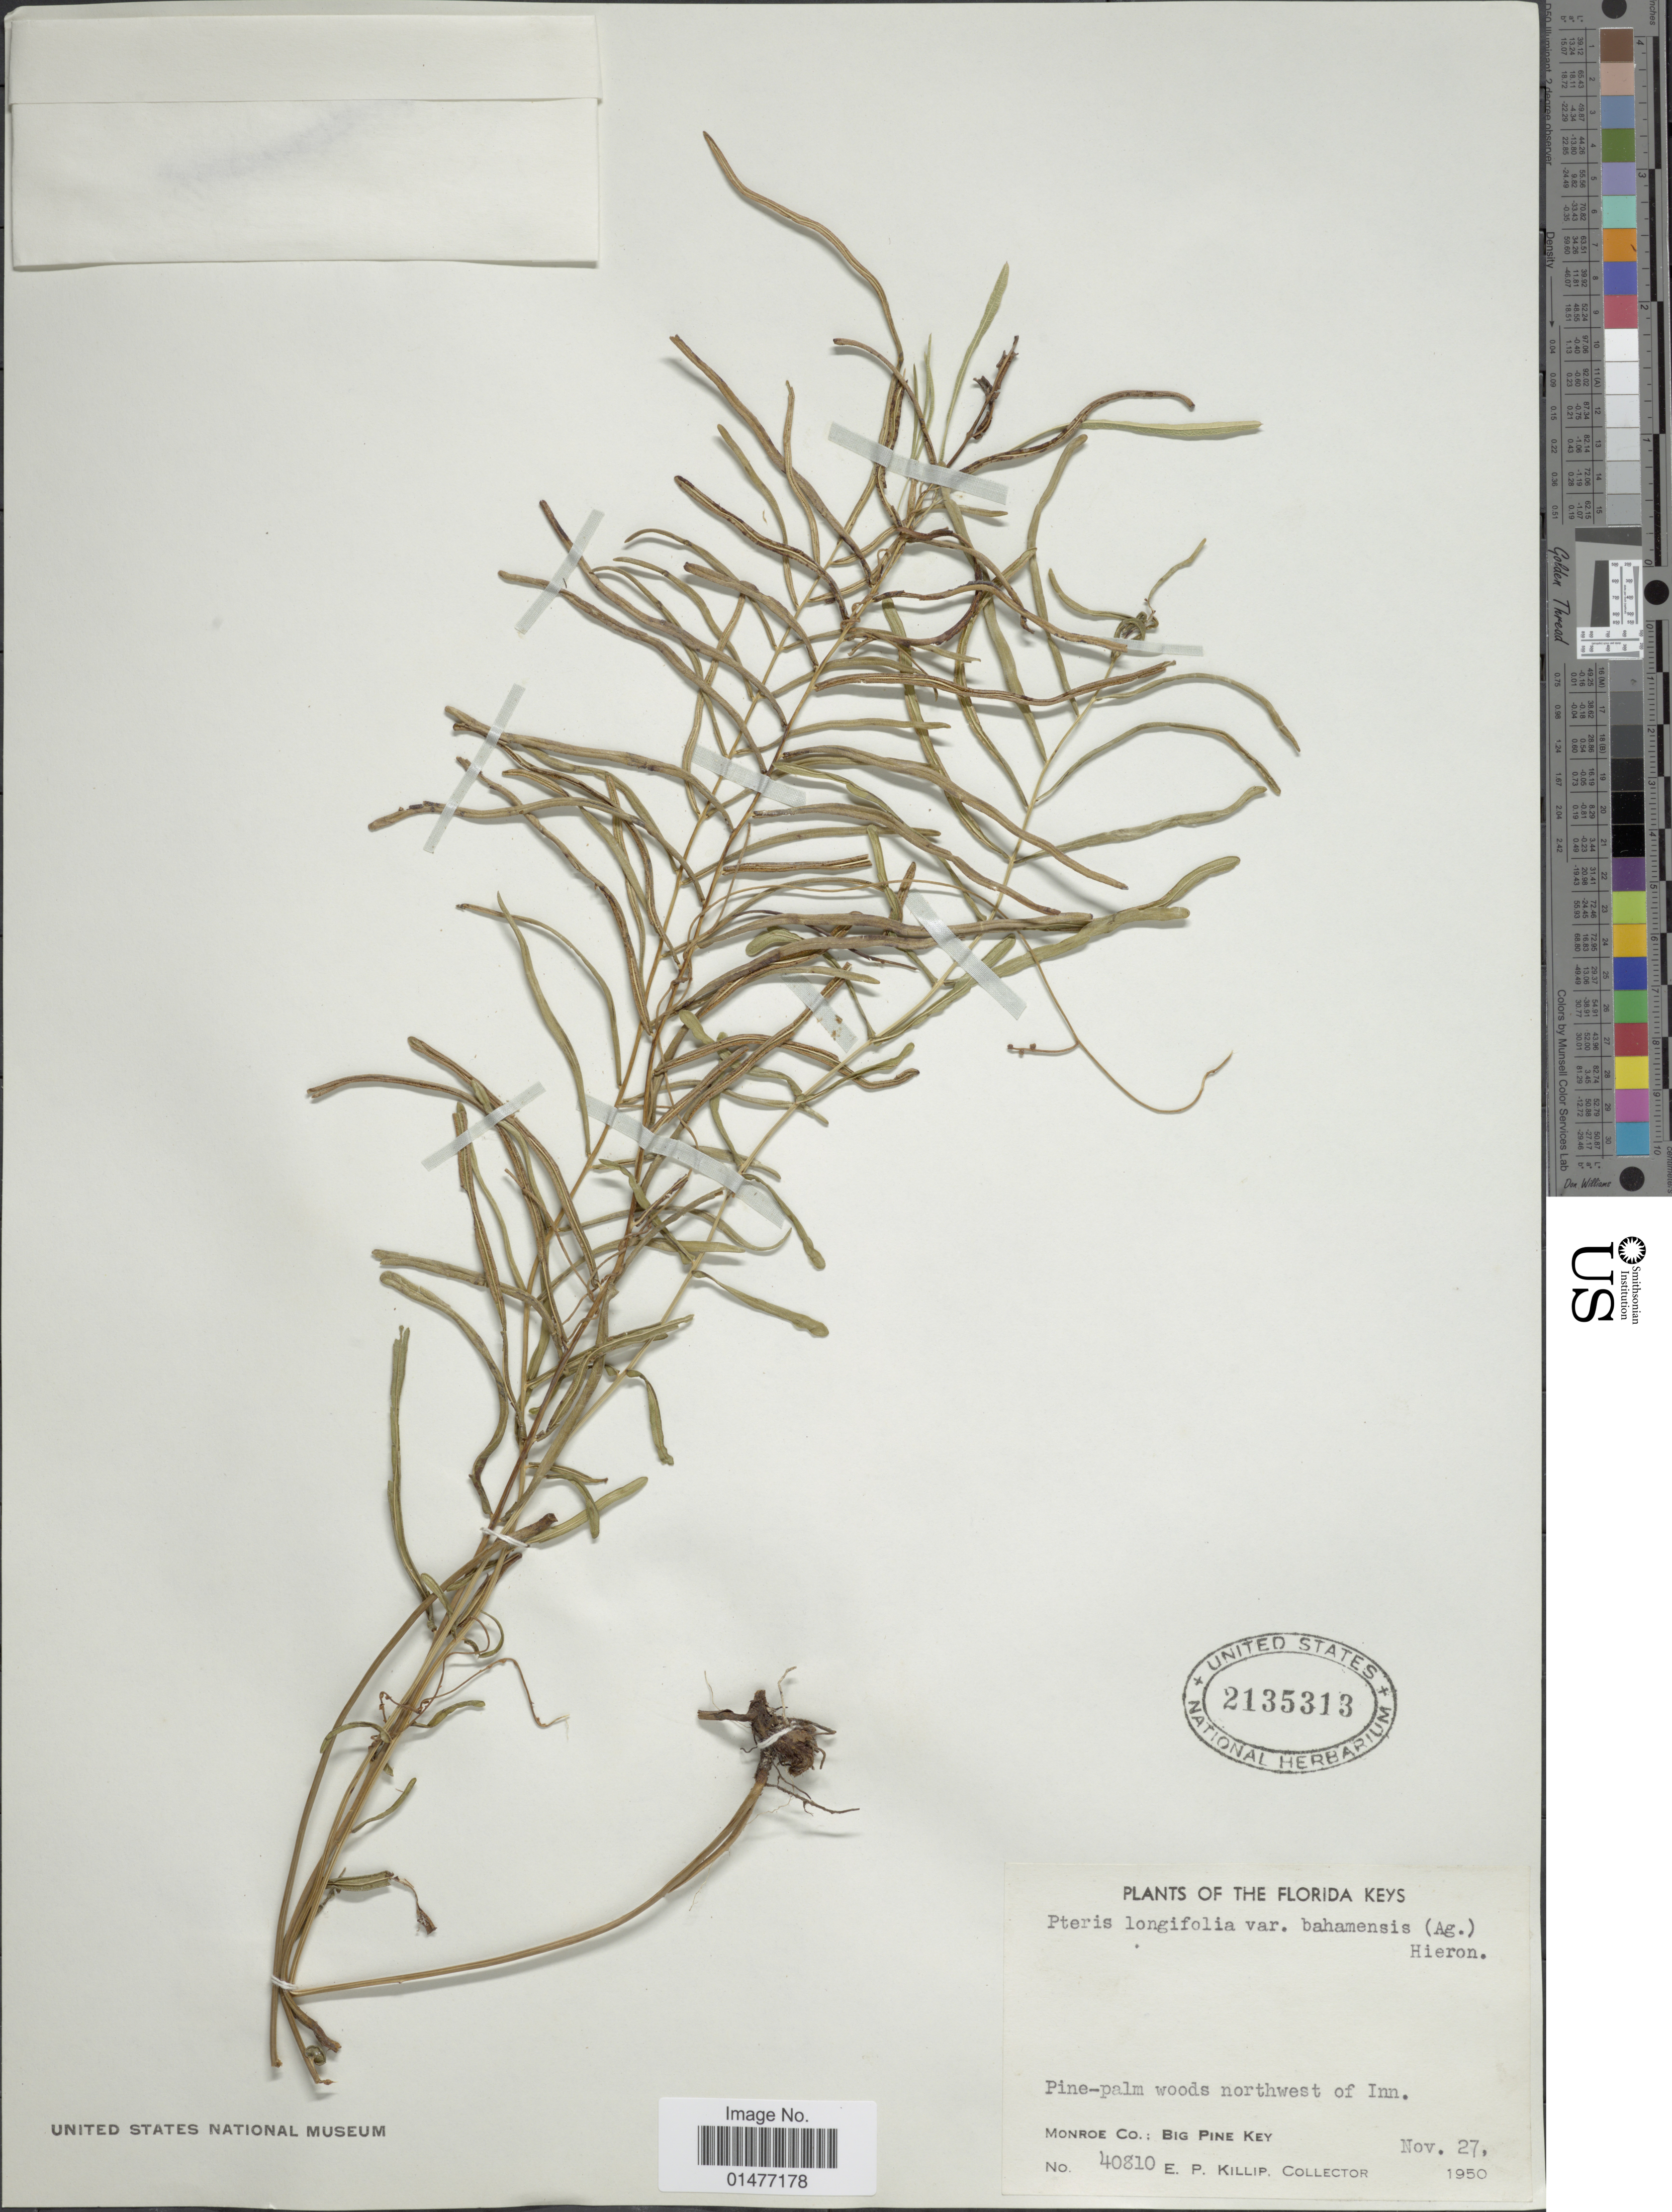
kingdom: Plantae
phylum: Tracheophyta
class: Polypodiopsida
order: Polypodiales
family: Pteridaceae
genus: Pteris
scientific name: Pteris bahamenis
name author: (J. Agardh) Fée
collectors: E. P. Killip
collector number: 40810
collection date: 1950-11-27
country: United States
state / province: Florida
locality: Florida, Pine palm woods northwest of Inn. , Monroe Co: Big PIne Key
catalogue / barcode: US 2135313